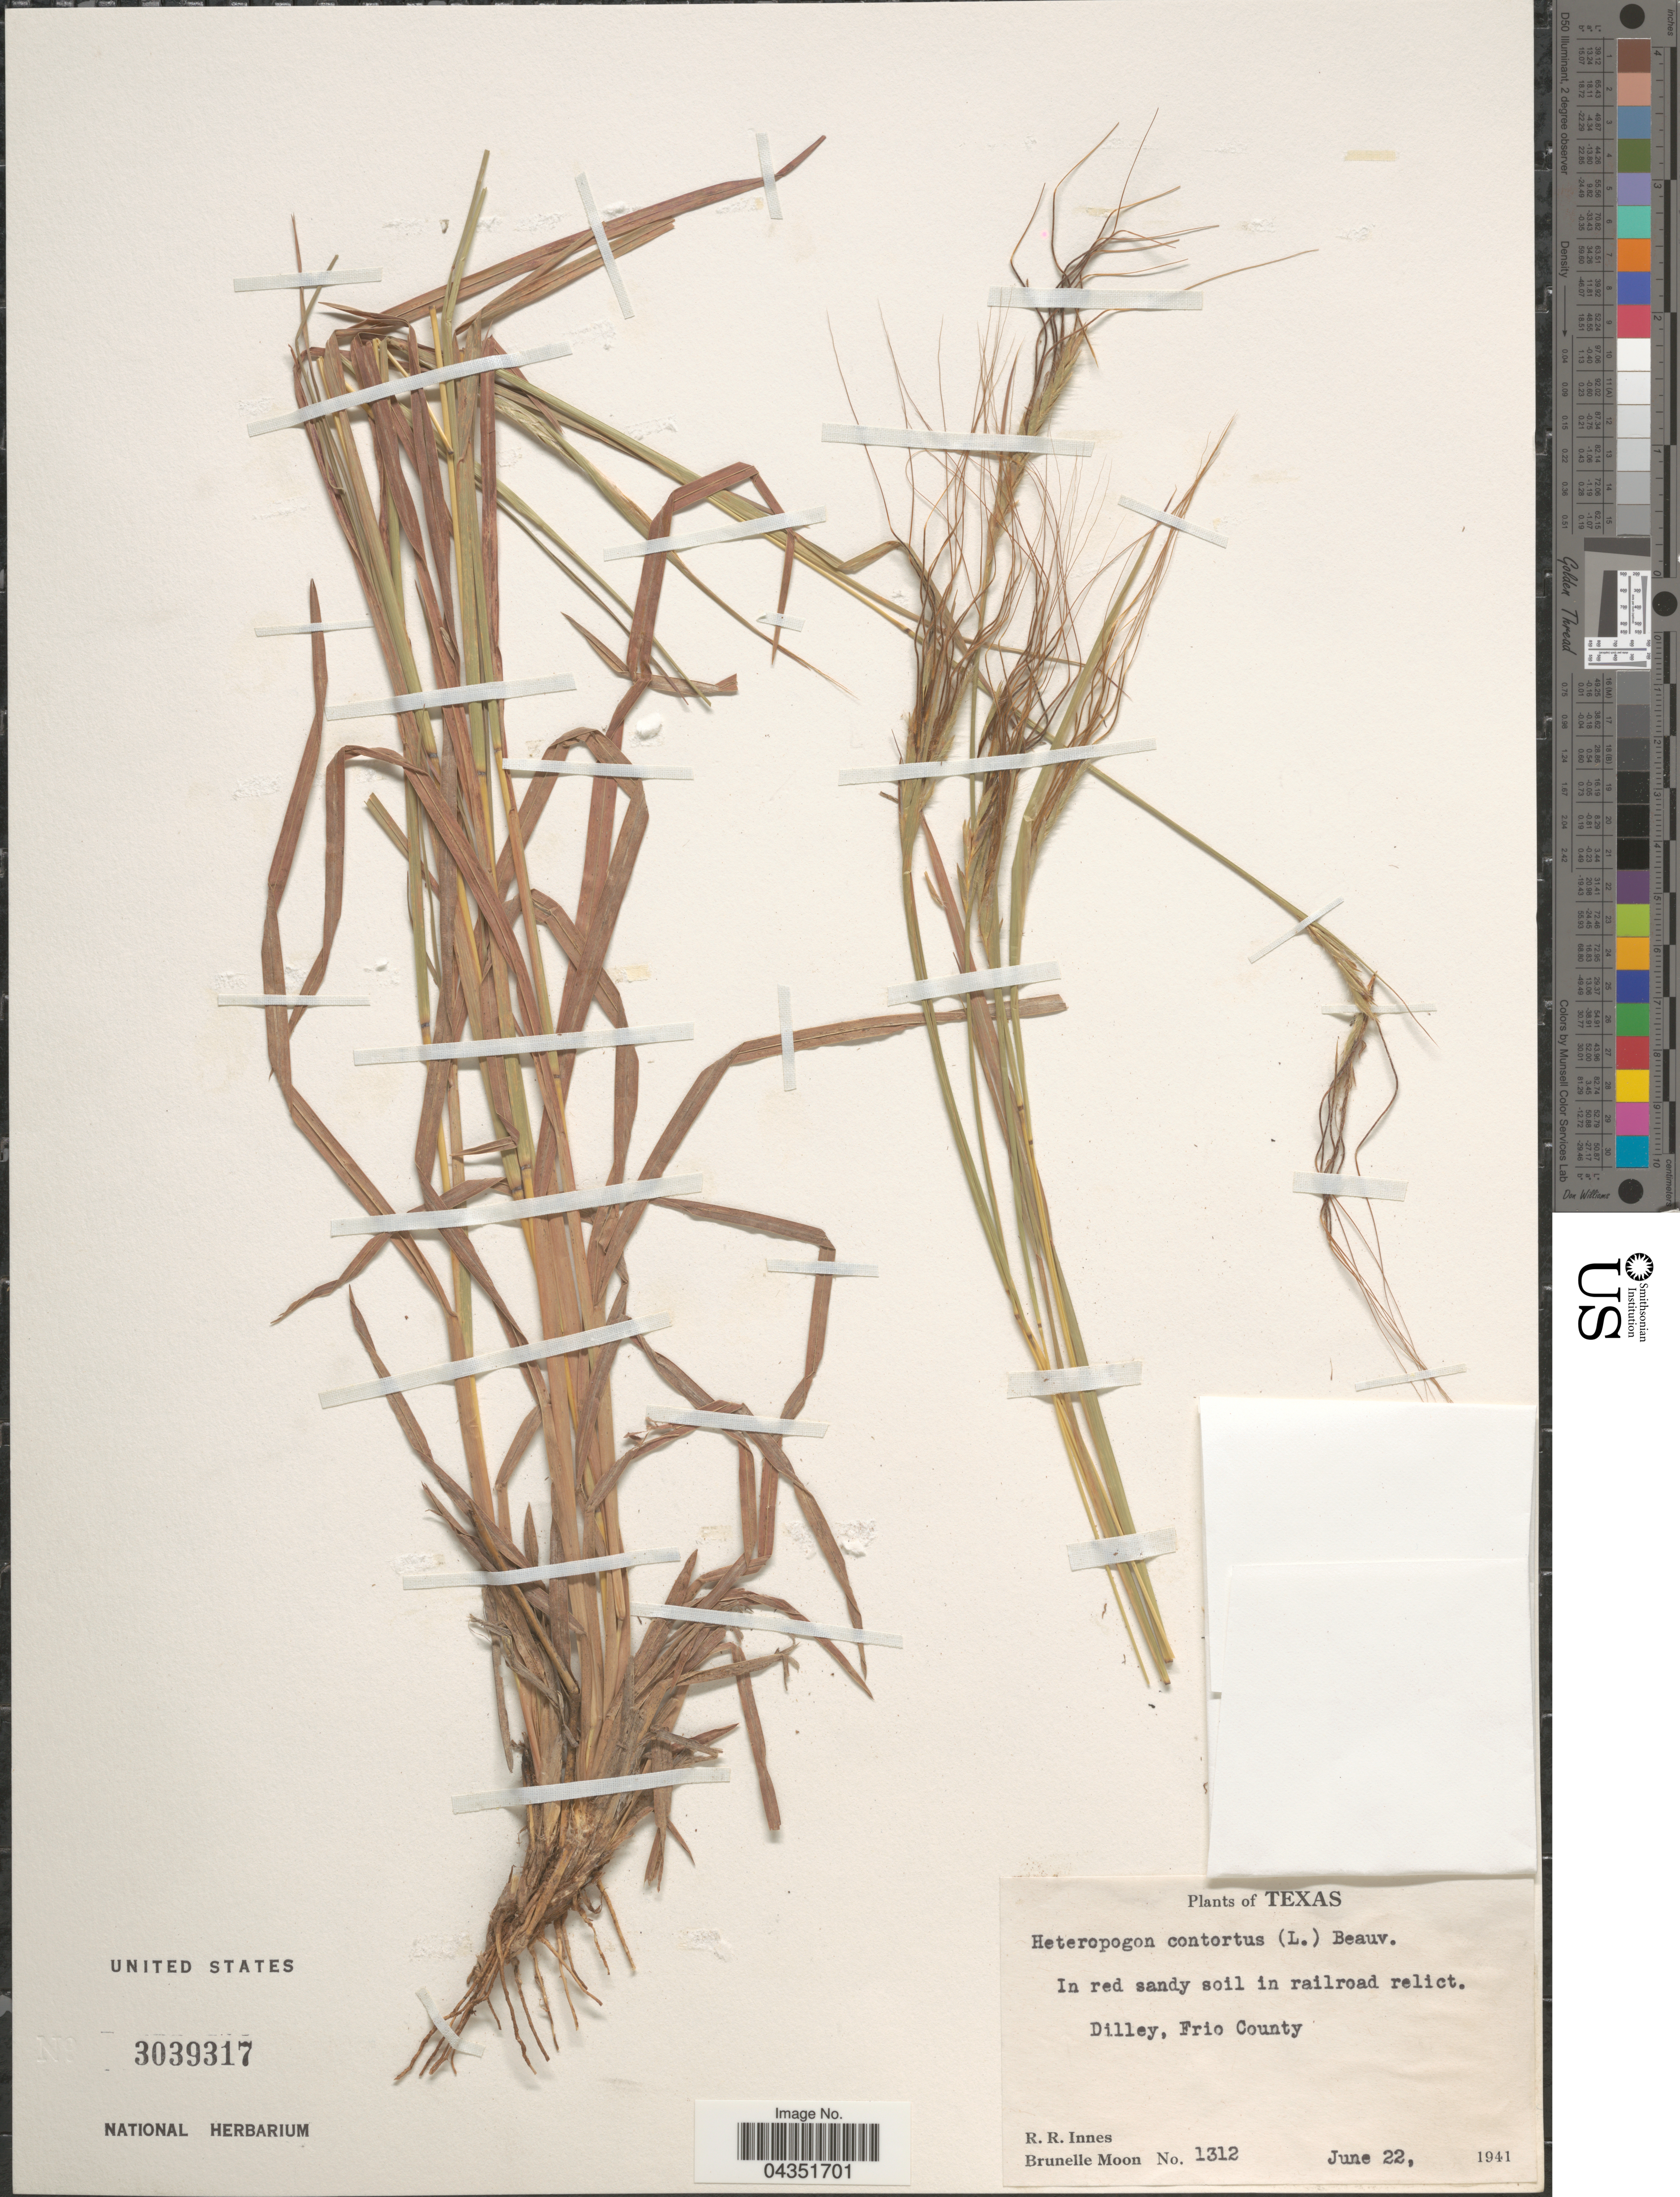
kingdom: Plantae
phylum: Tracheophyta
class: Liliopsida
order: Poales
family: Poaceae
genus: Heteropogon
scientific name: Heteropogon contortus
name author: (L.) P. Beauv. ex Roem. & Schult.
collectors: R. Rose-Innes & B. Moon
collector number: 1312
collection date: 1941-06-22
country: United States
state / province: Texas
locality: In red sandy soil in railroad relict. Dilley, Frio County.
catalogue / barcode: US 3039317